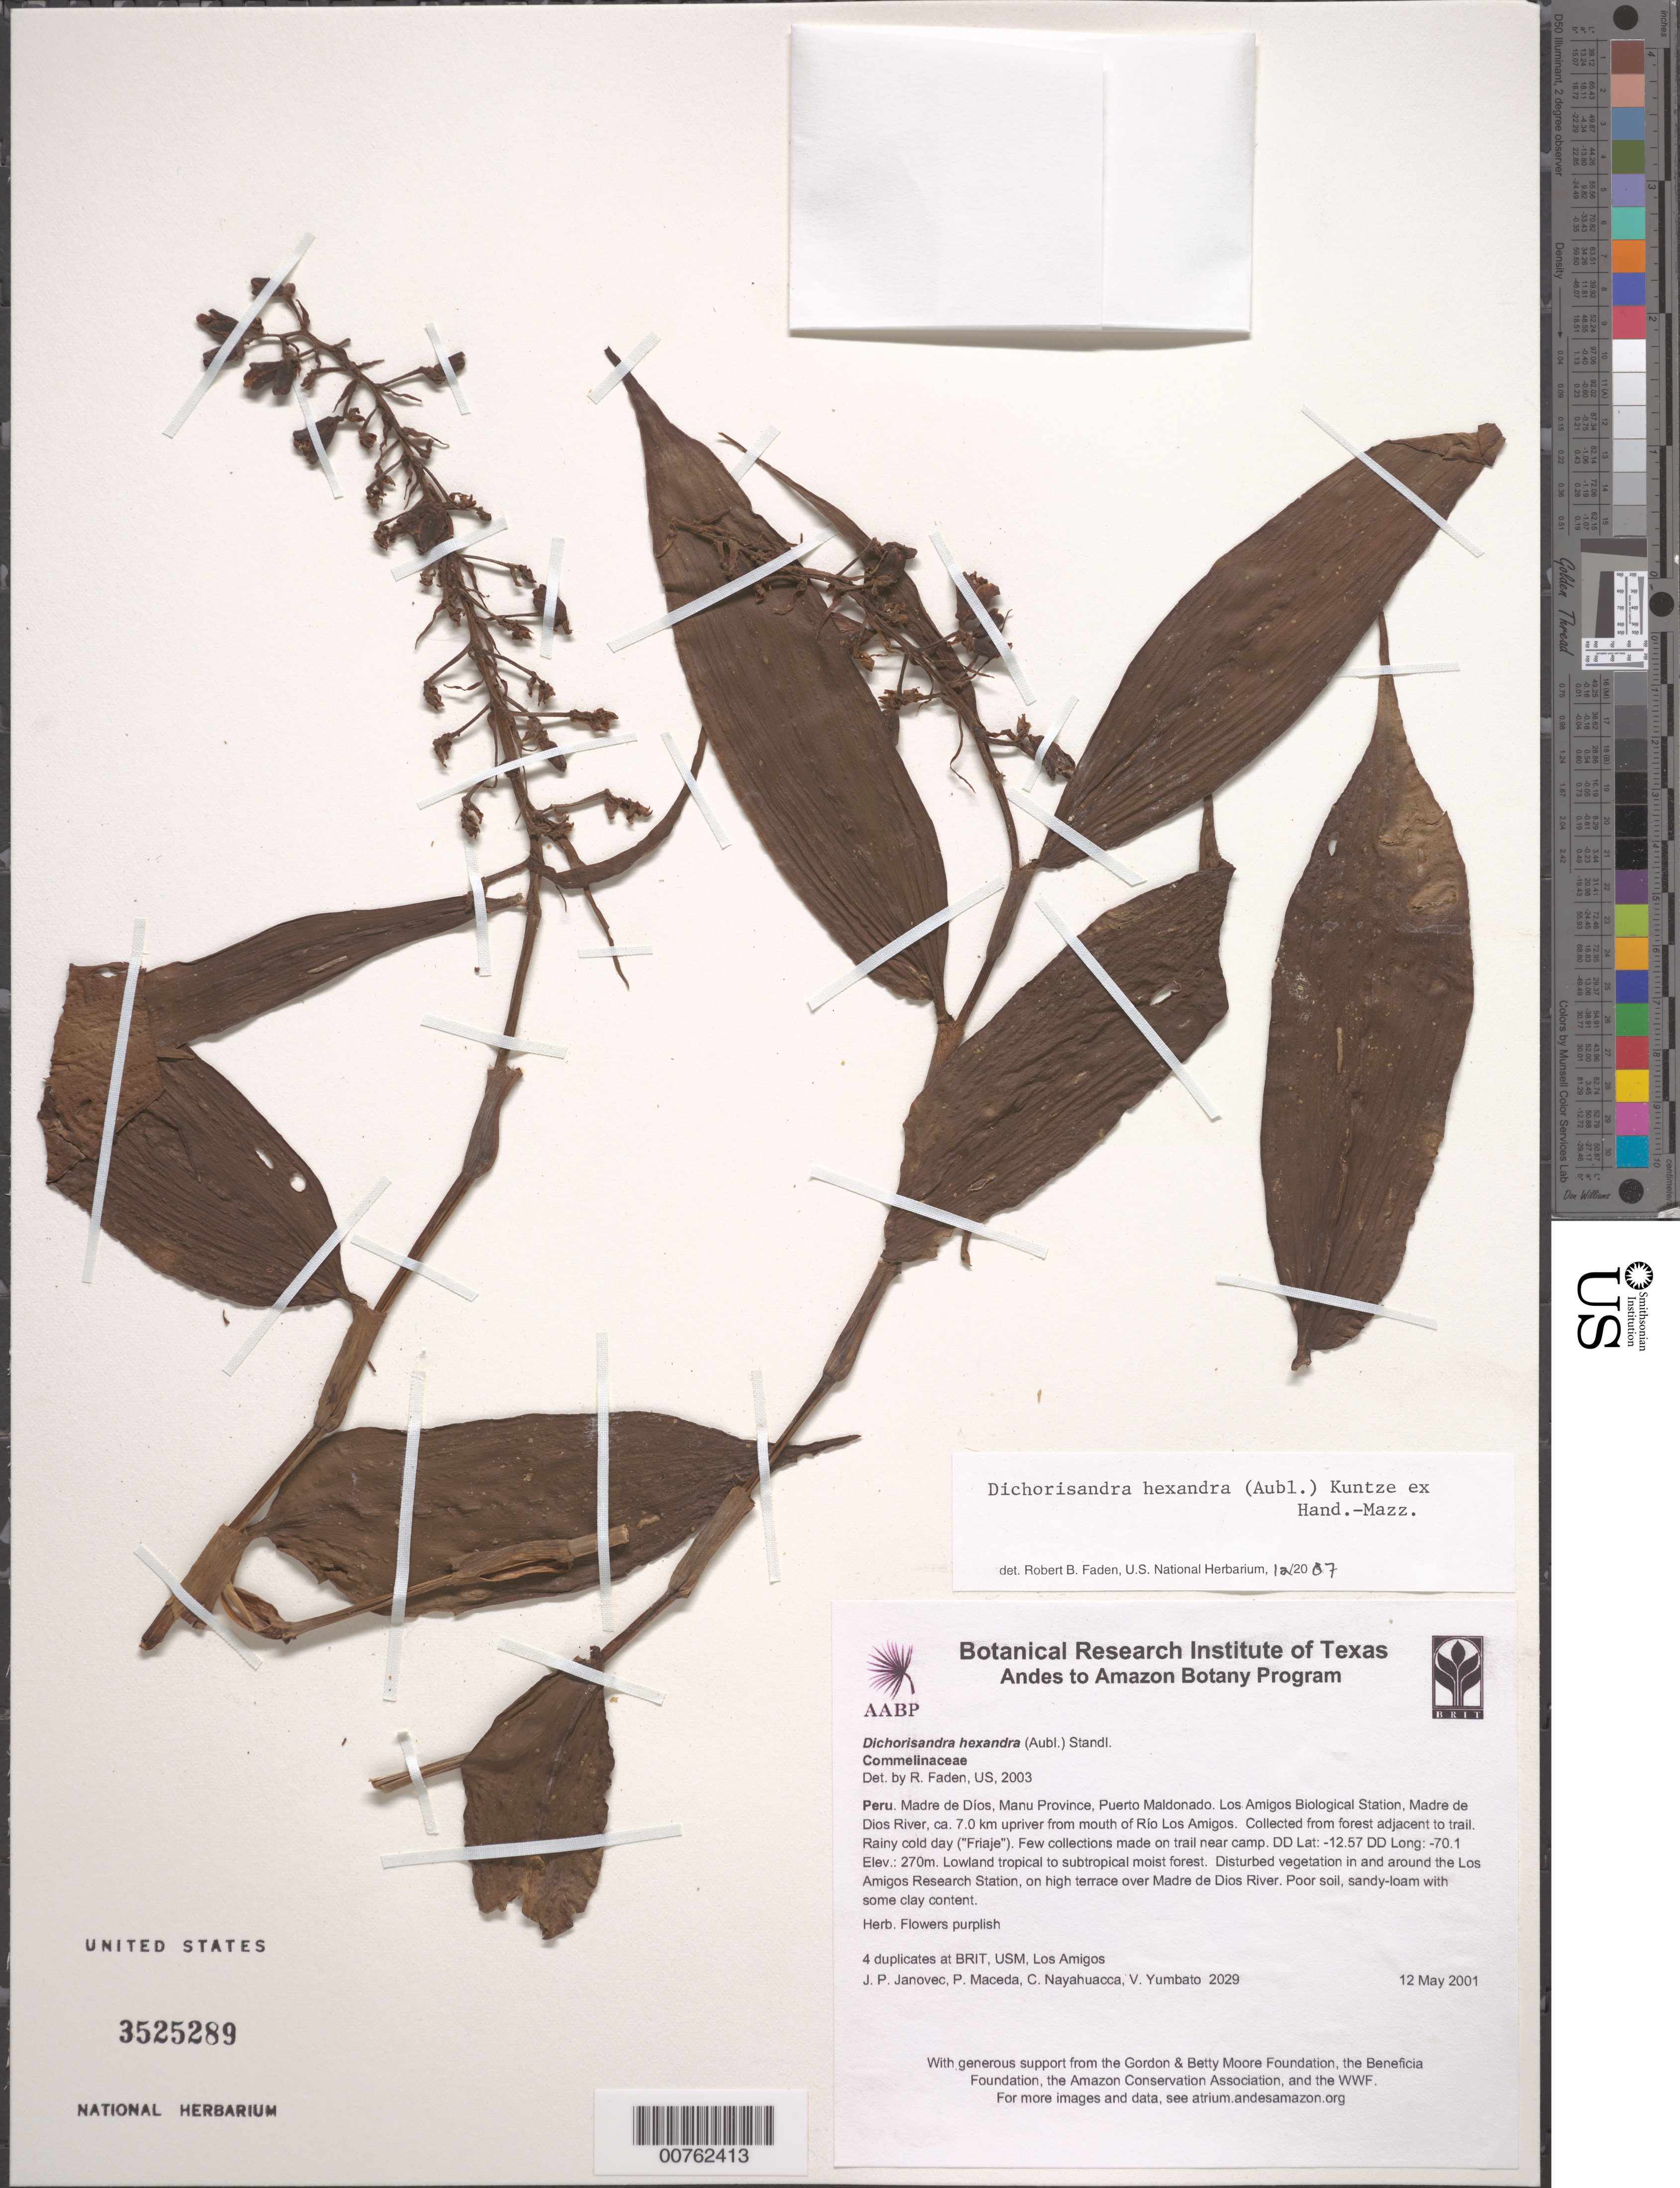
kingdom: Plantae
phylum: Tracheophyta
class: Liliopsida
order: Commelinales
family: Commelinaceae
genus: Dichorisandra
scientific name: Dichorisandra hexandra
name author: (Aubl.) Standl.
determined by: Faden, Robert B., (US), Smithsonian Institution - National Museum of Natural History (UNITED STATES)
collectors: J. P. Janovec, P. Maceda, C. Nayahuacca & V. Yumbato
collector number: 2029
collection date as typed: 12 May 2001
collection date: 2001-05-12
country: Peru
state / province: Madre de Dios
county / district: Manú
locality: Los Amigos Biological Station, Madre de Dios River, ca. 7.0 km upriver from mouth of Rio Los Amigos.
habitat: Lowland tropical to subtropical moist forest. Disturbed vegetation in and around Aerodromo Los Amiogon, on high terrace over Madre de Dios River. Poor soil, sandy-loam with some clay content.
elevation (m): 270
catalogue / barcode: US 3525289